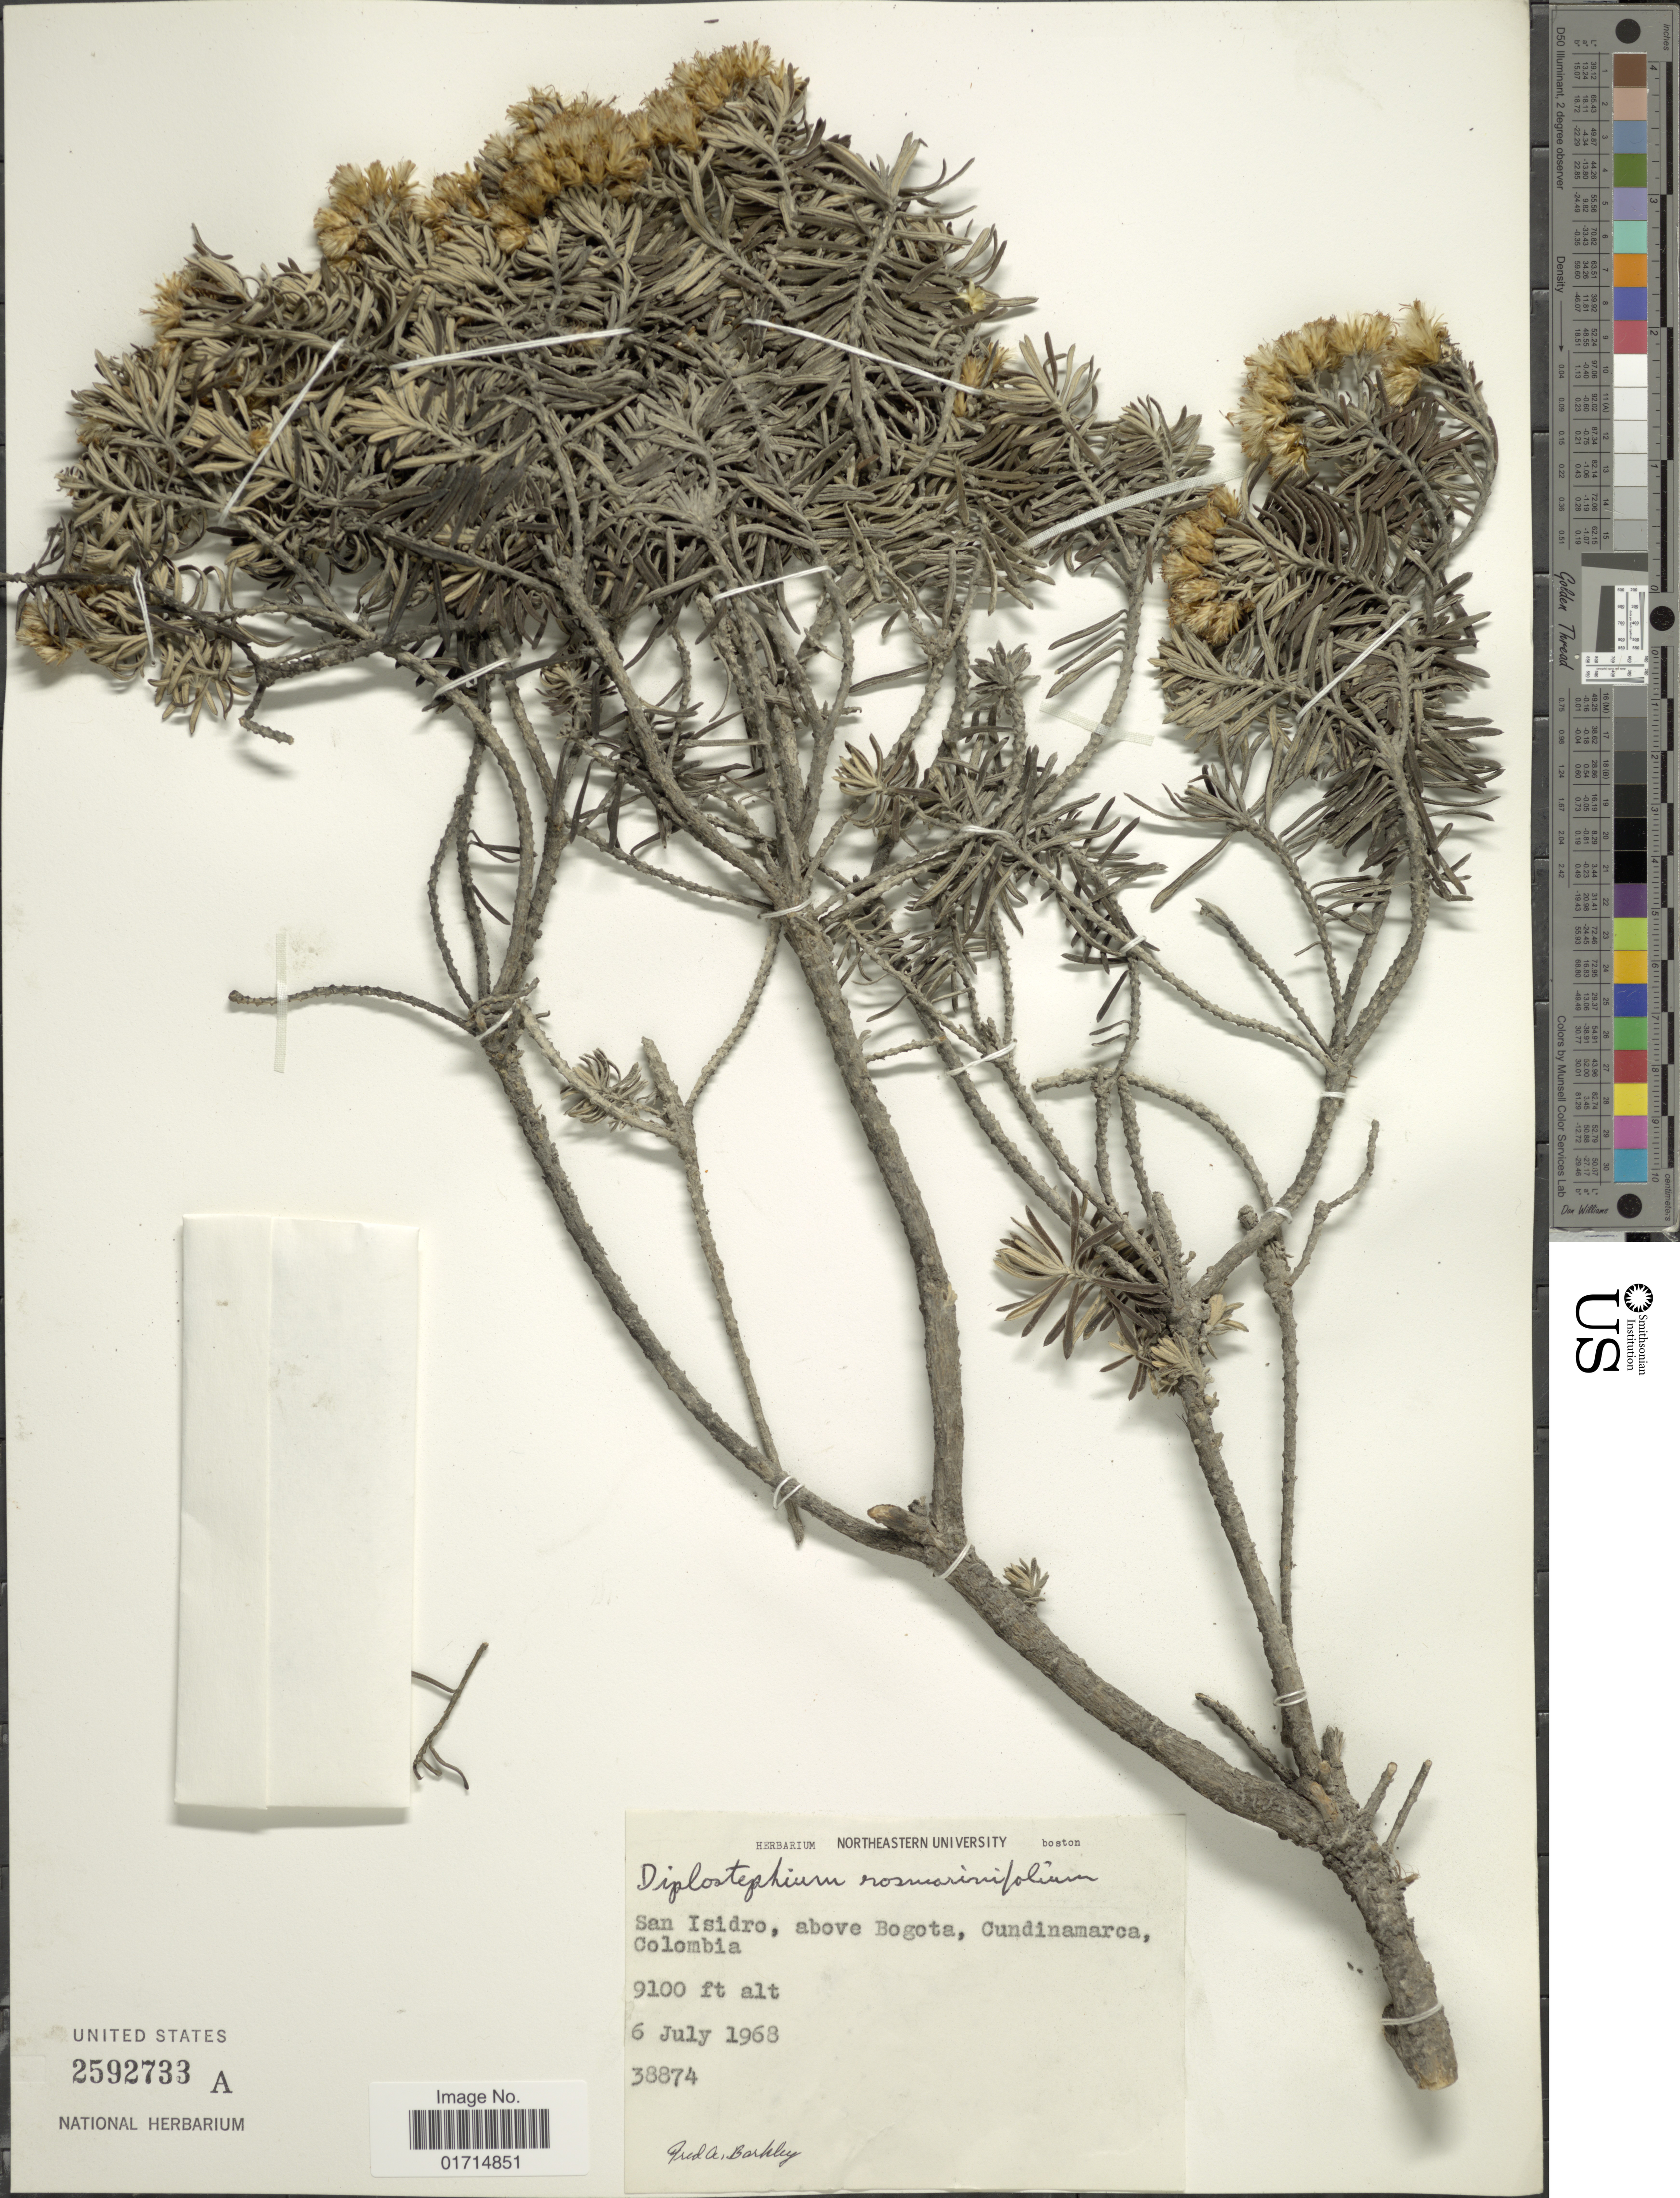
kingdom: Plantae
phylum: Tracheophyta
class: Magnoliopsida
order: Asterales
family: Asteraceae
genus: Diplostephium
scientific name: Diplostephium rosmarinifolium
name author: (Benth.) Wedd.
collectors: F. A. Barkley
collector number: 38874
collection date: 1968-07-06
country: Colombia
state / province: Cundinamarca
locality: San Isidro, above Bogota, Cundinamarca, Colombia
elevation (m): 2774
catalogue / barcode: US 2592733A